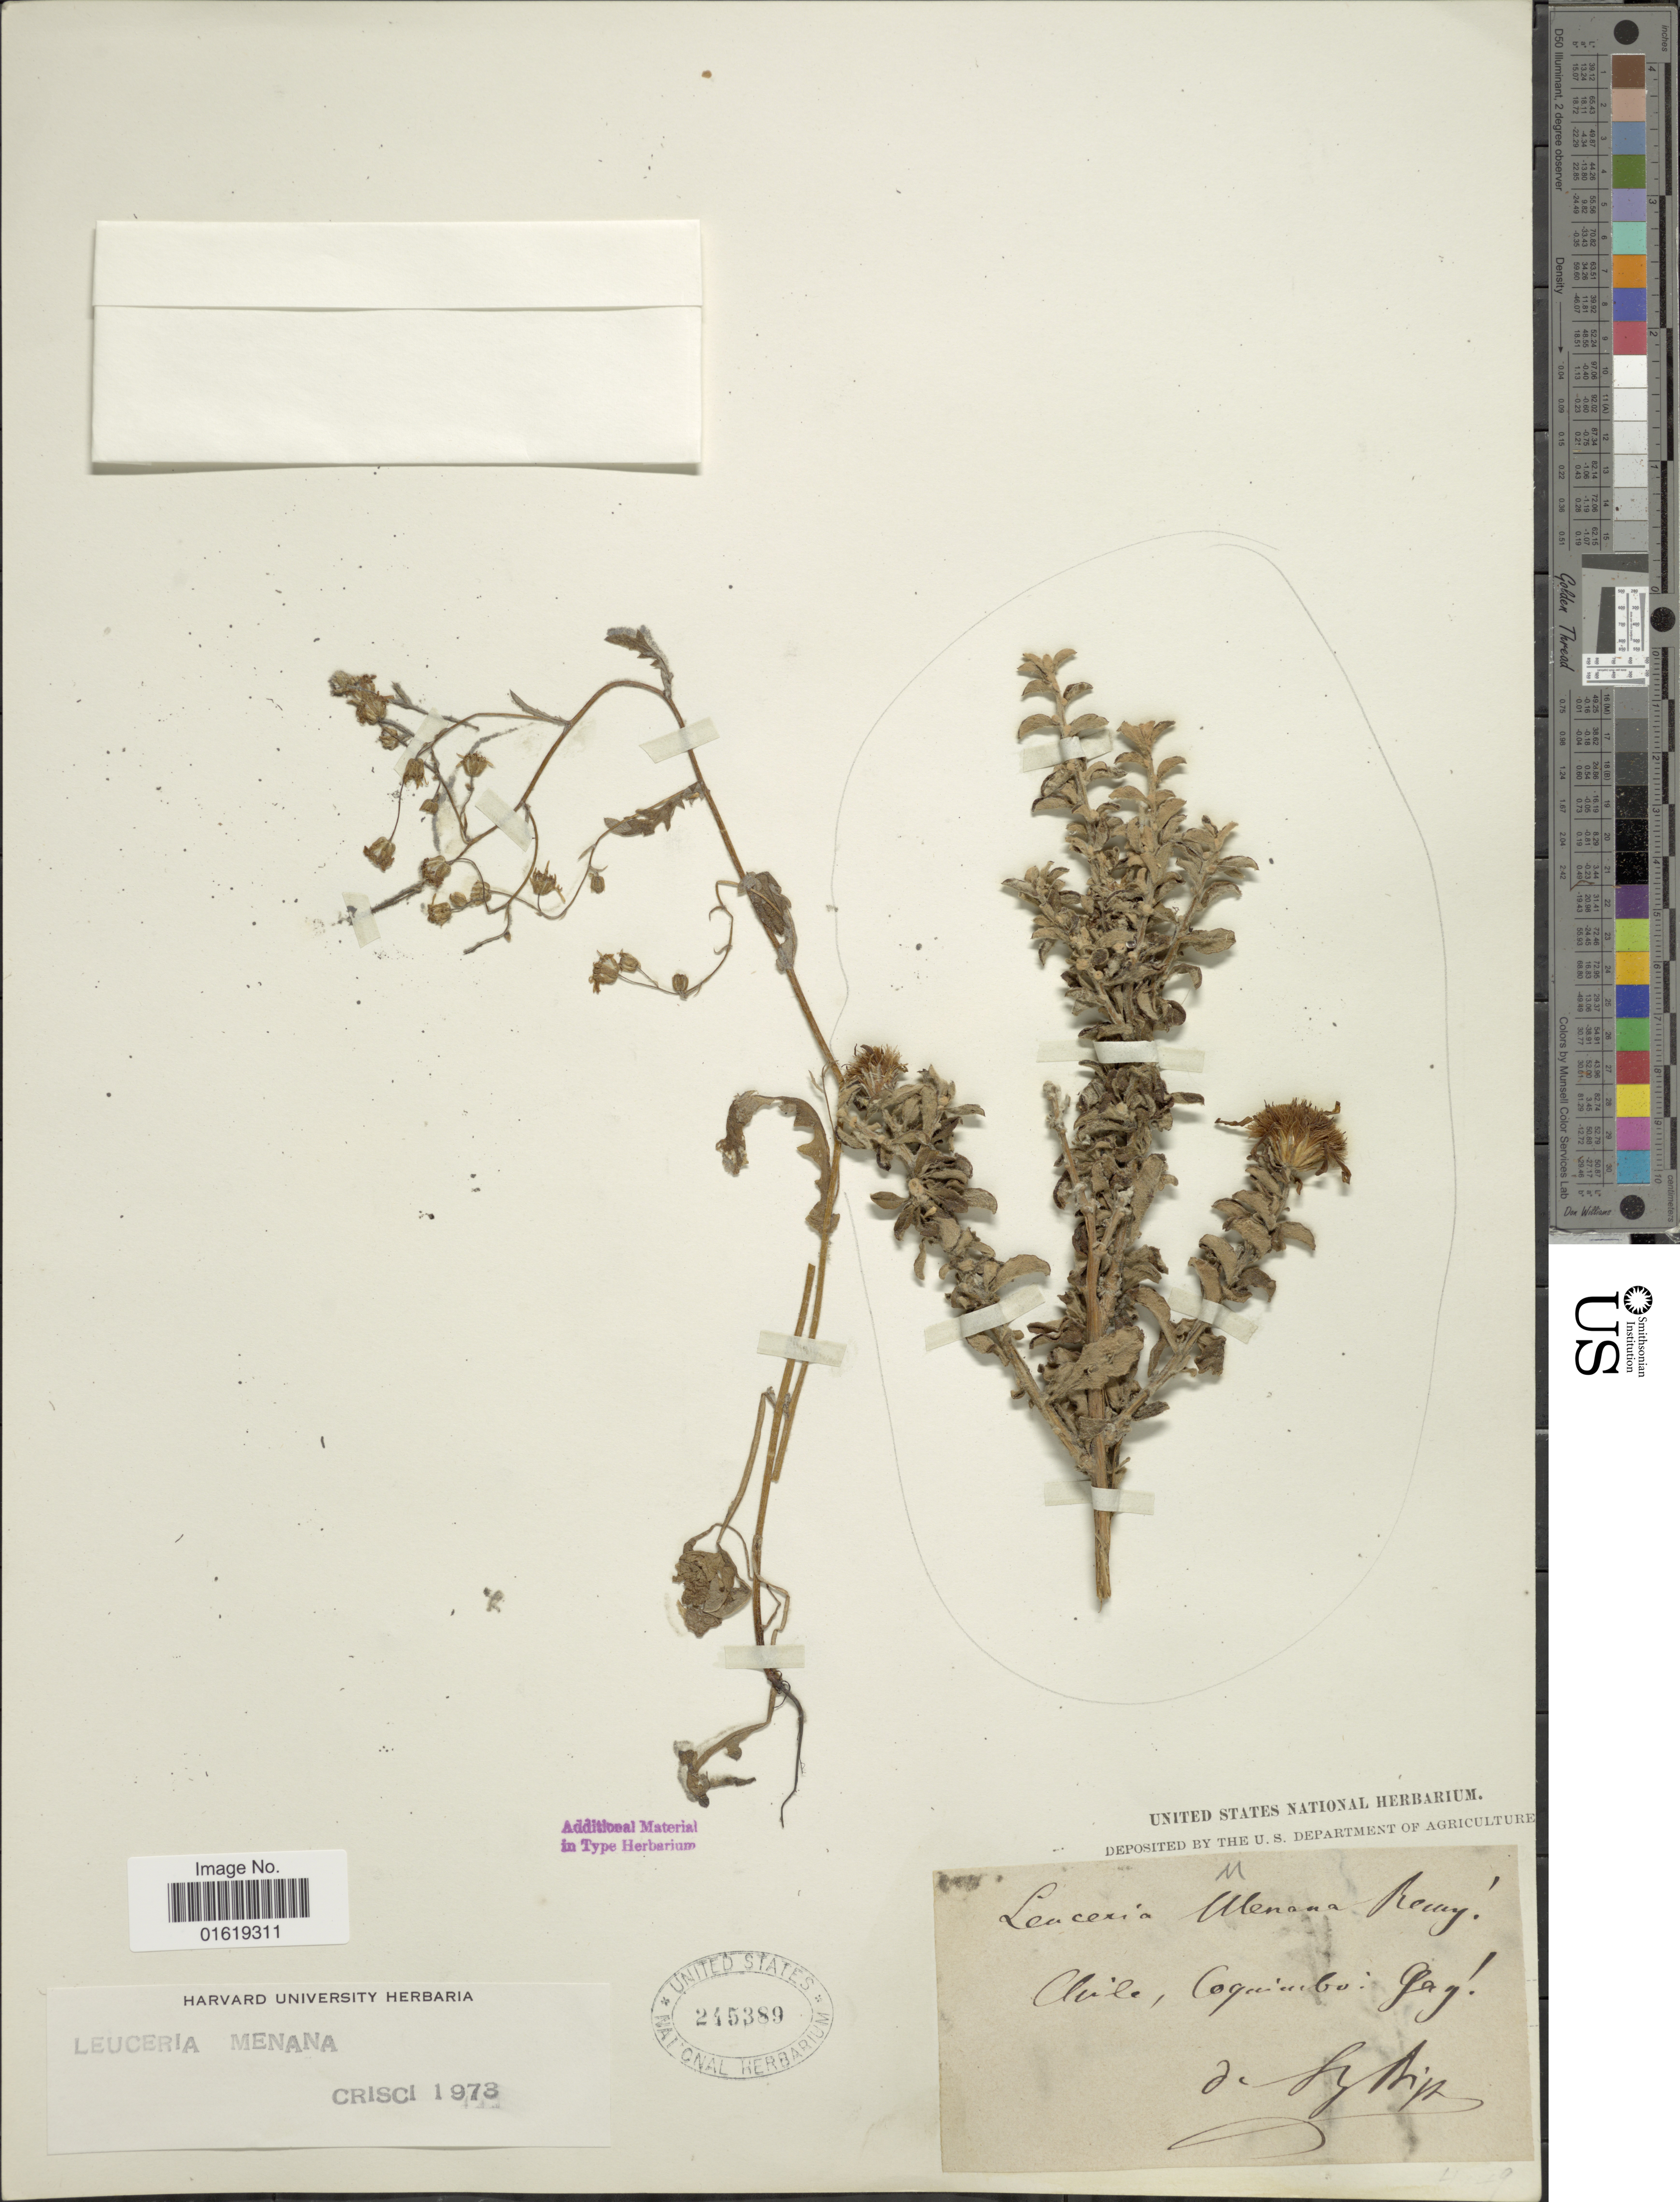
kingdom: Plantae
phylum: Tracheophyta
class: Magnoliopsida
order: Asterales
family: Asteraceae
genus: Leucheria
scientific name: Leucheria menana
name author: J. Rémy in Gay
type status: Possible Type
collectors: -- Gay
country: Chile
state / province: Coquimbo (IV)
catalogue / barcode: US 245389